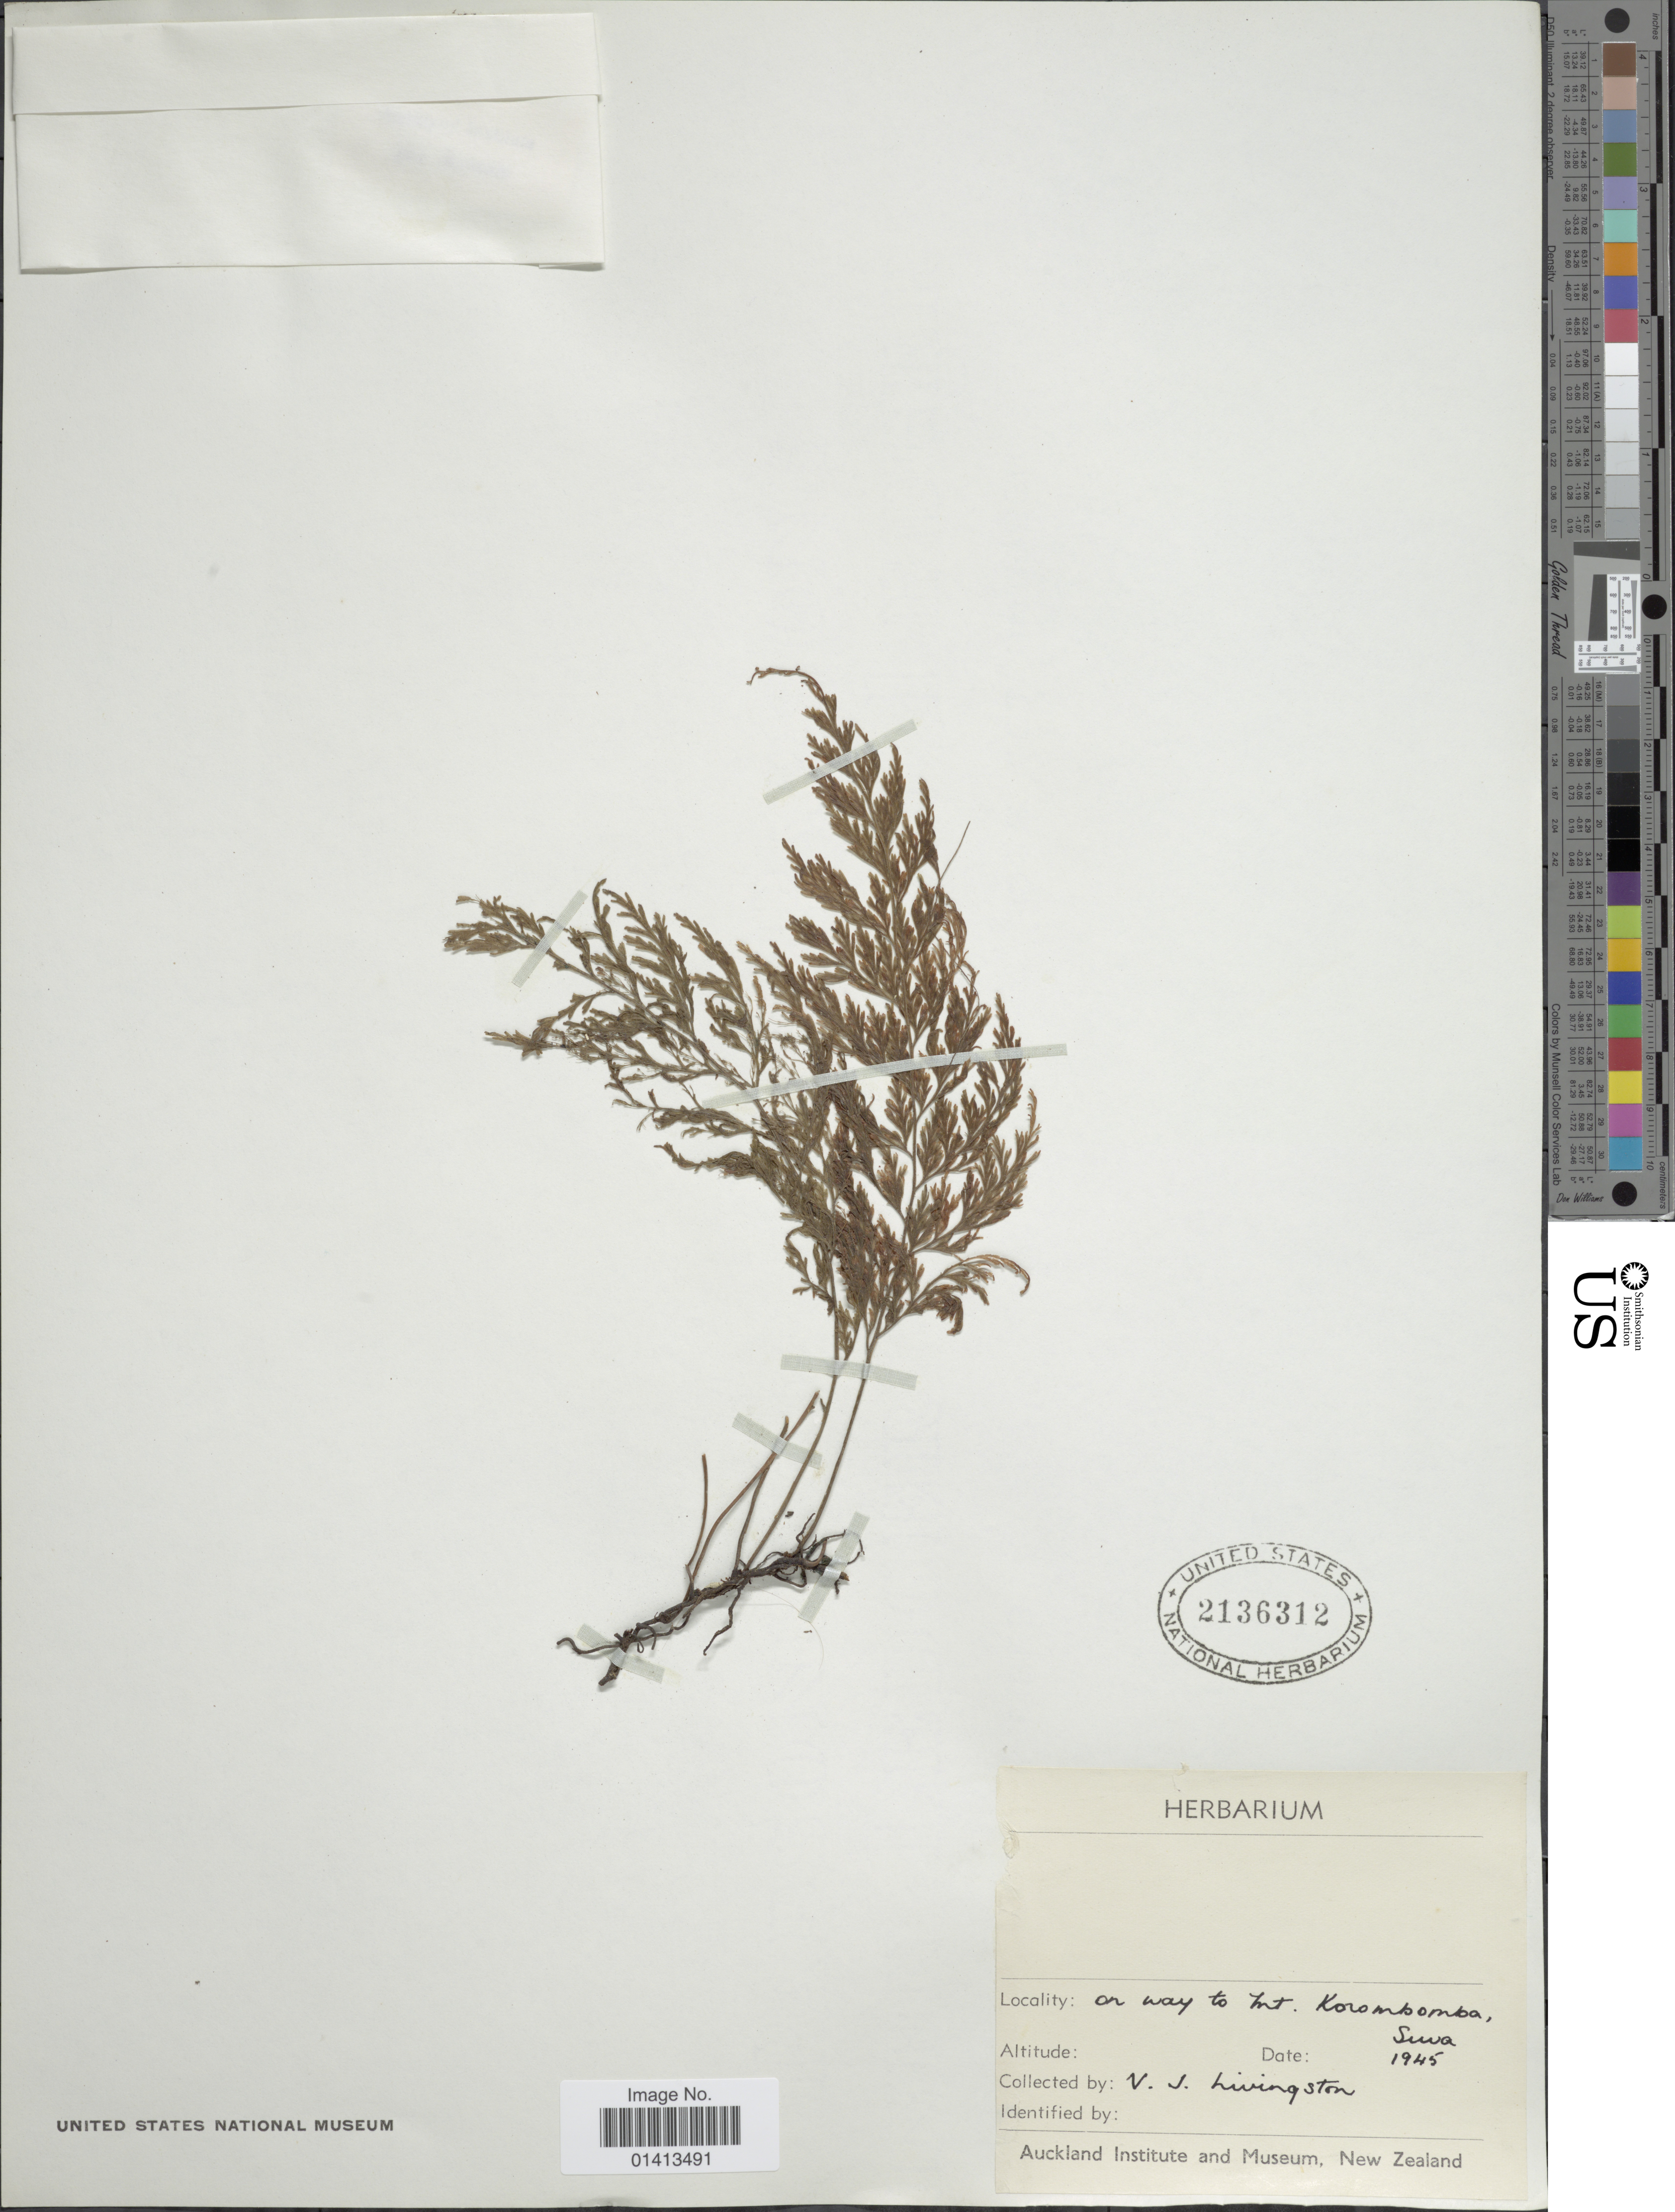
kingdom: Plantae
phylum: Tracheophyta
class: Polypodiopsida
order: Hymenophyllales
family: Hymenophyllaceae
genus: Crepidomanes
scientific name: Crepidomanes sp.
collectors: V. Livingston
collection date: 1945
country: Fiji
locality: On way to Mt Korombomba [Korombamba], Suva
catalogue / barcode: US 2136312